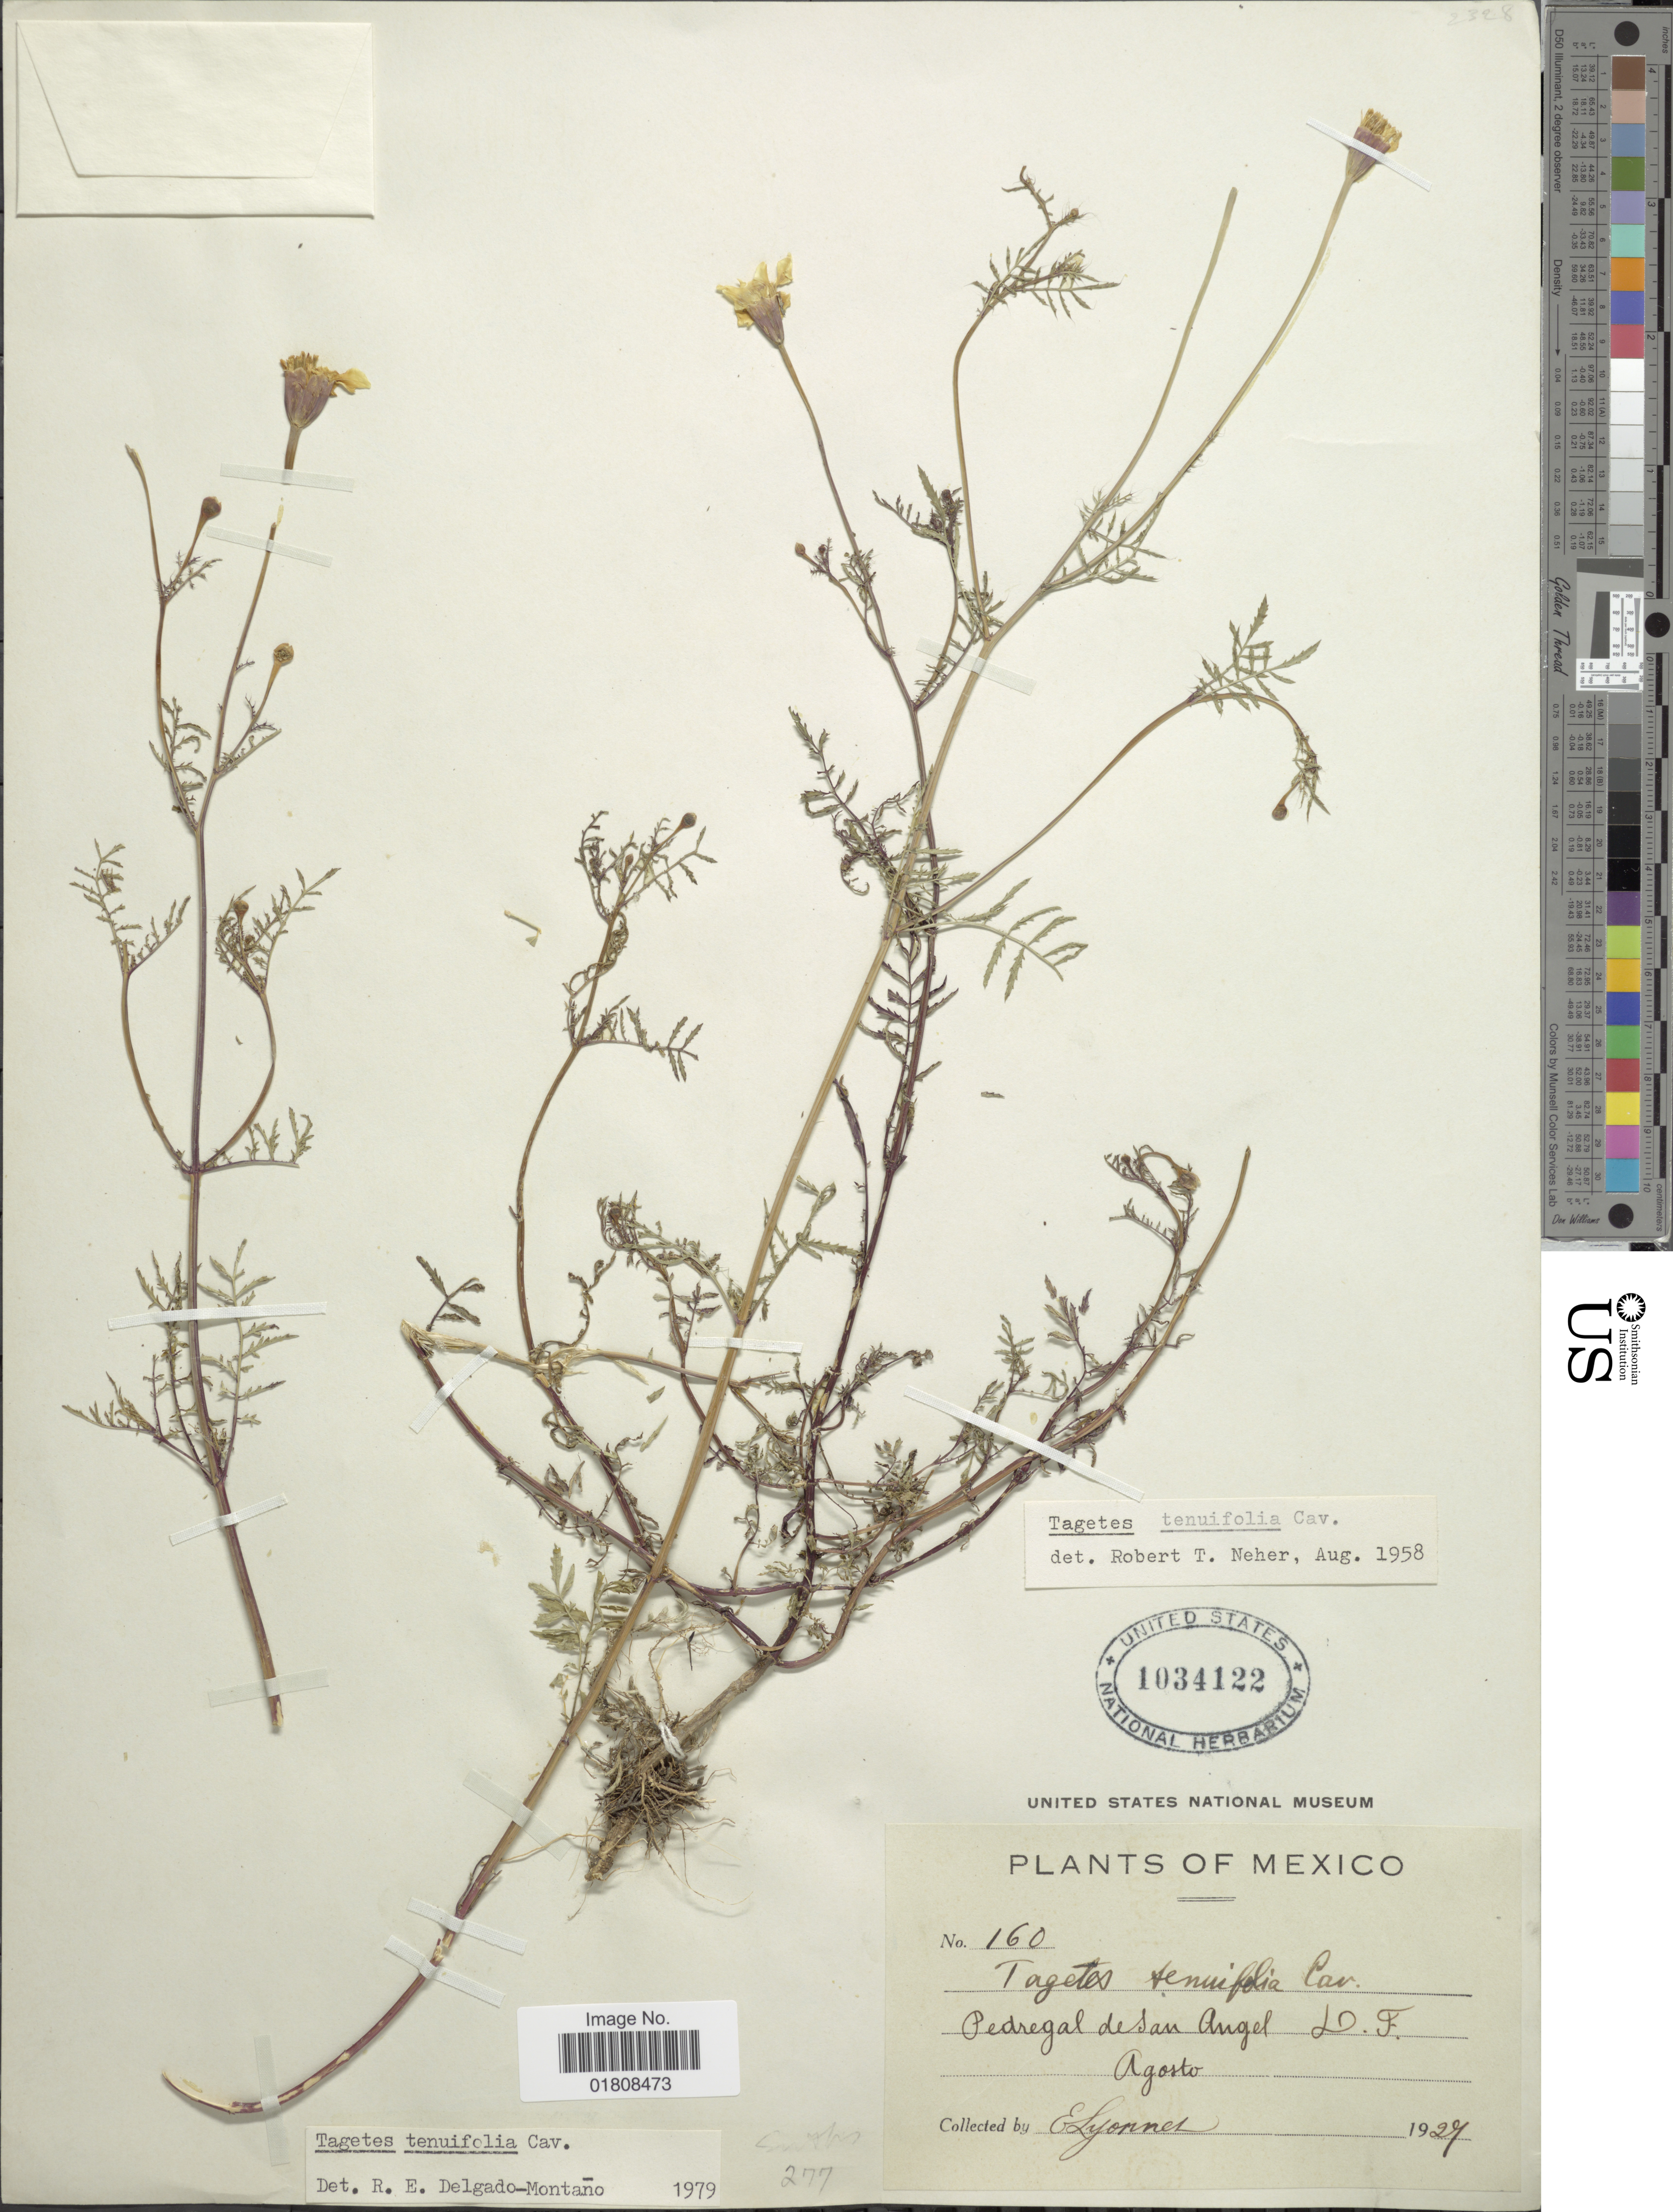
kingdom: Plantae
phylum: Tracheophyta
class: Magnoliopsida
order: Asterales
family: Asteraceae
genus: Tagetes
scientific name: Tagetes tenuifolia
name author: Cav.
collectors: E. Lyonnet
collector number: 160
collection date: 1927-08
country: Mexico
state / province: Distrito Federal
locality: Pedregal de San Angel, D. F.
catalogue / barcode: US 1034122